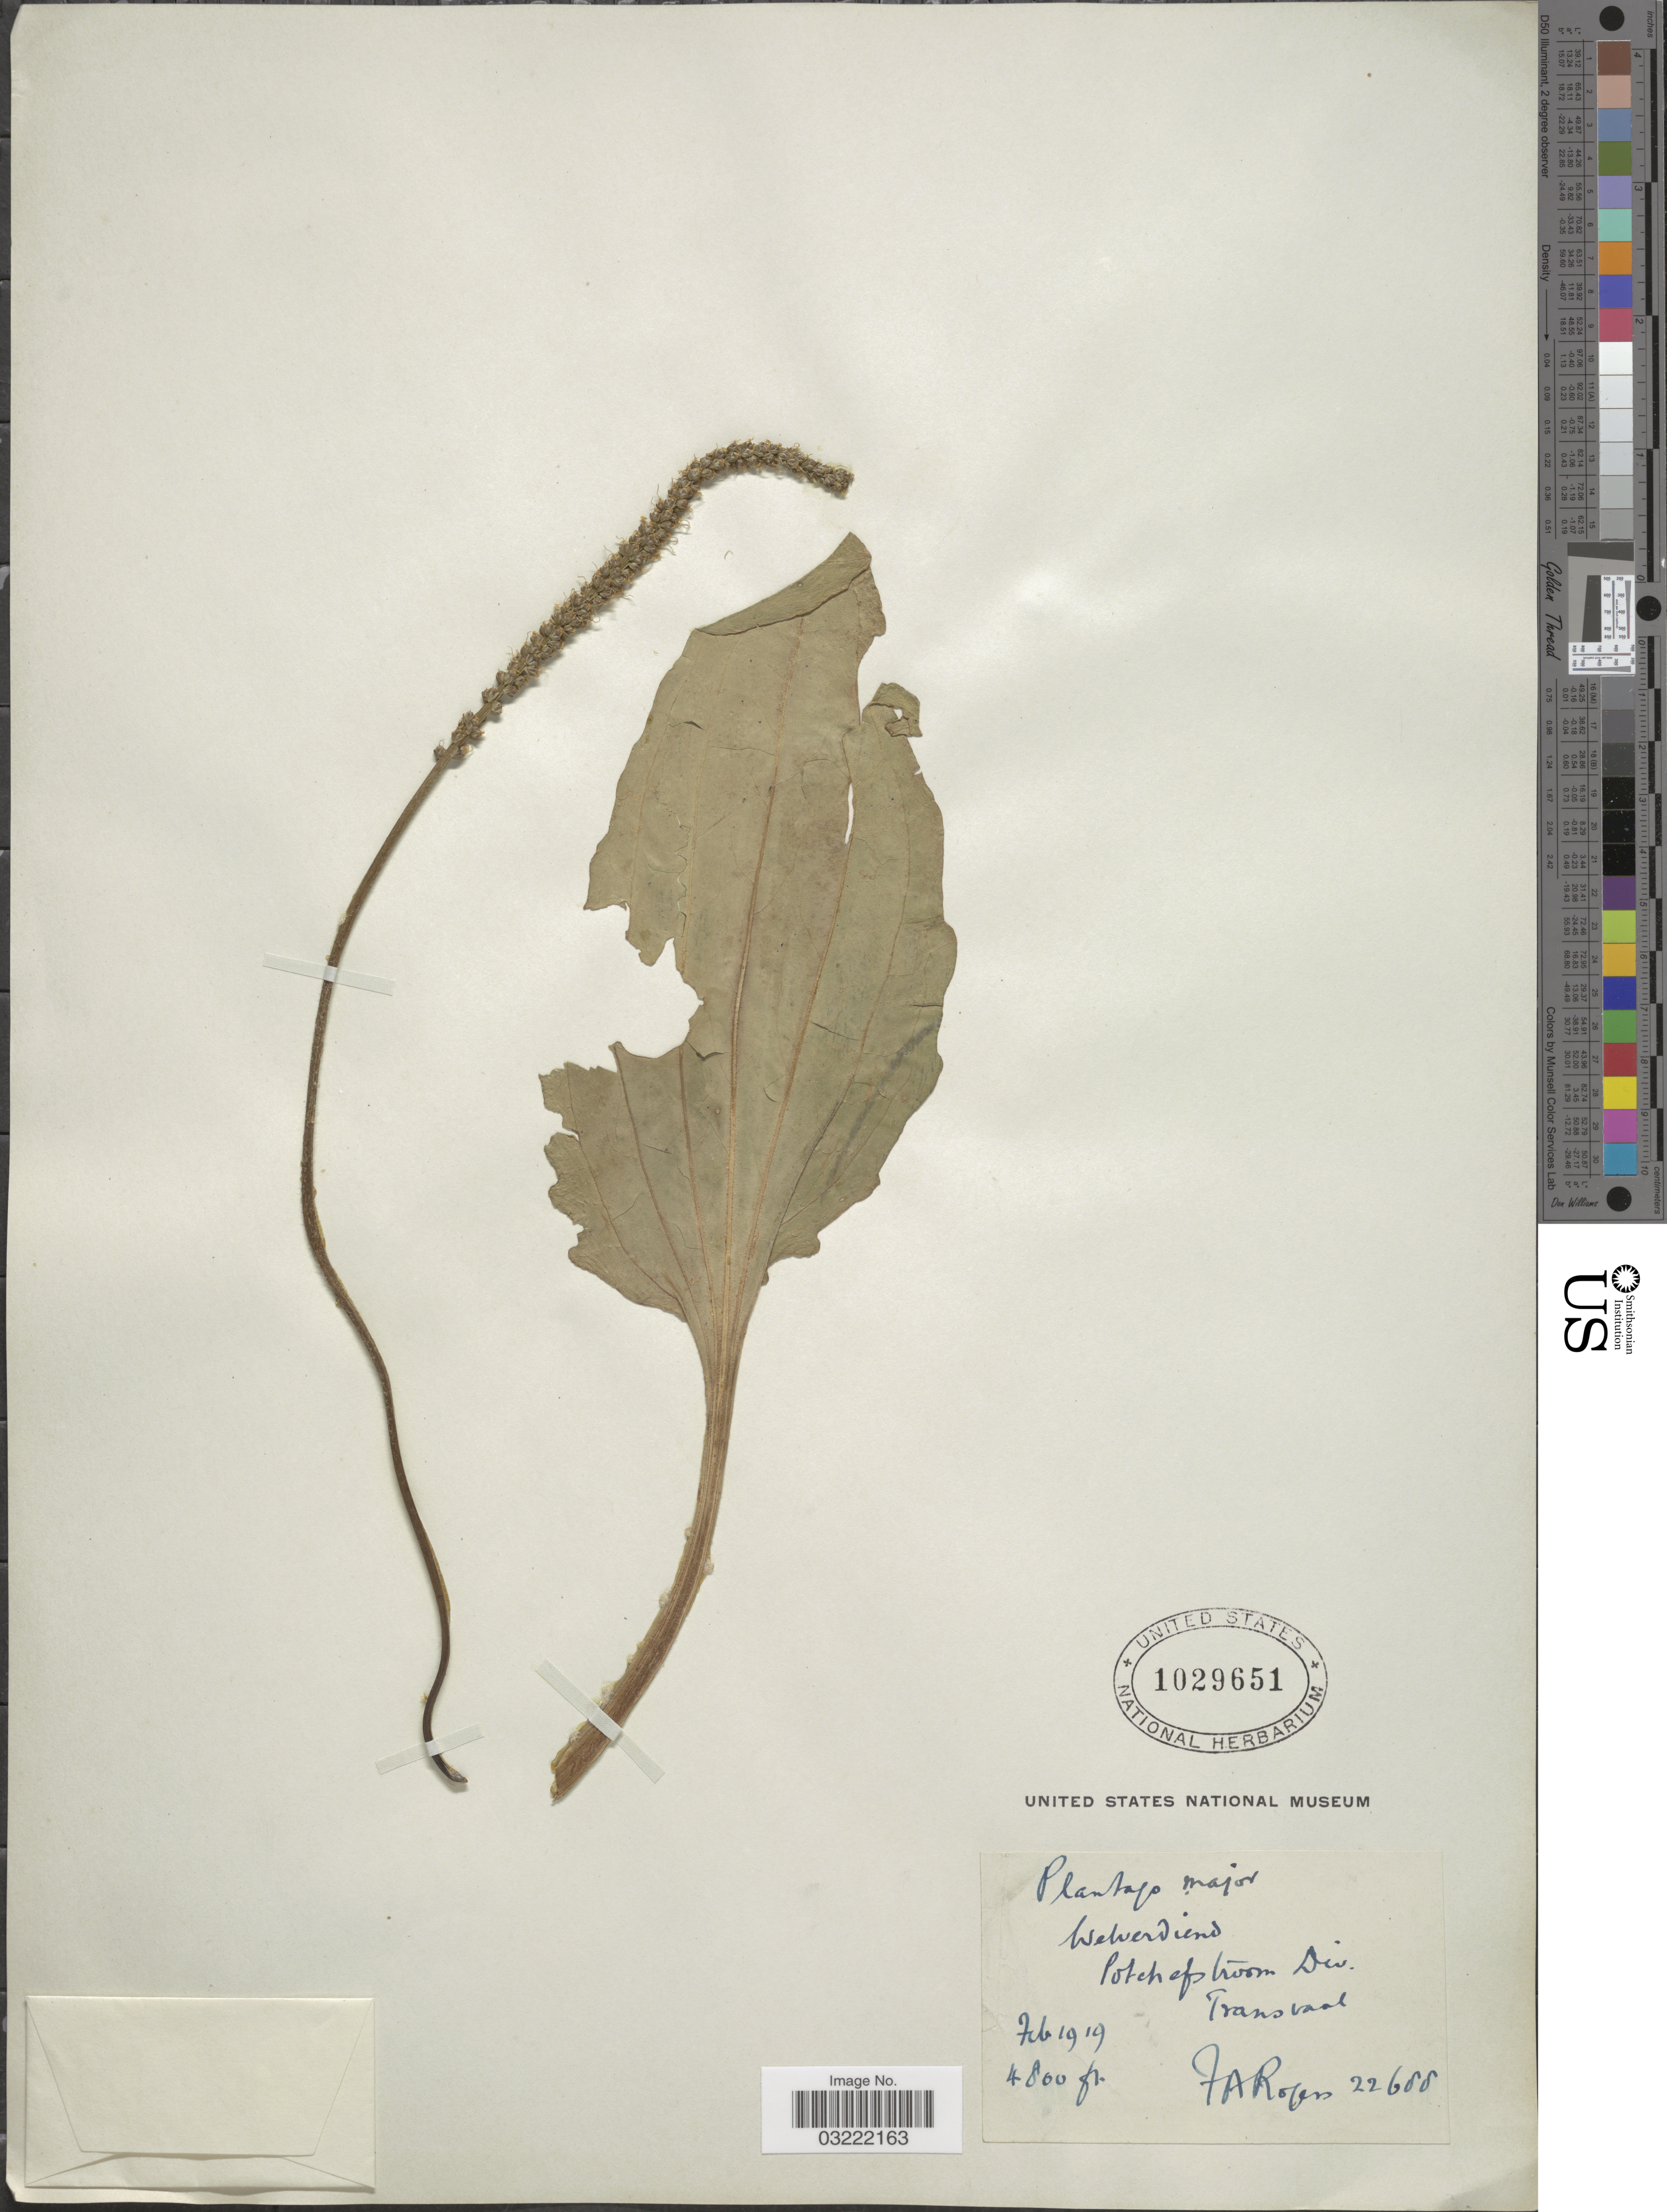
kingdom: Plantae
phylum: Tracheophyta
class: Magnoliopsida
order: Lamiales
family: Plantaginaceae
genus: Plantago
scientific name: Plantago major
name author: L.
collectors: F. A. Rogers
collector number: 22688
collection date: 1919-02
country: South Africa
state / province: North West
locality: Welverdiend, Potchefstroom Div., Transvaal.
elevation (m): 1463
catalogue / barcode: US 1029651